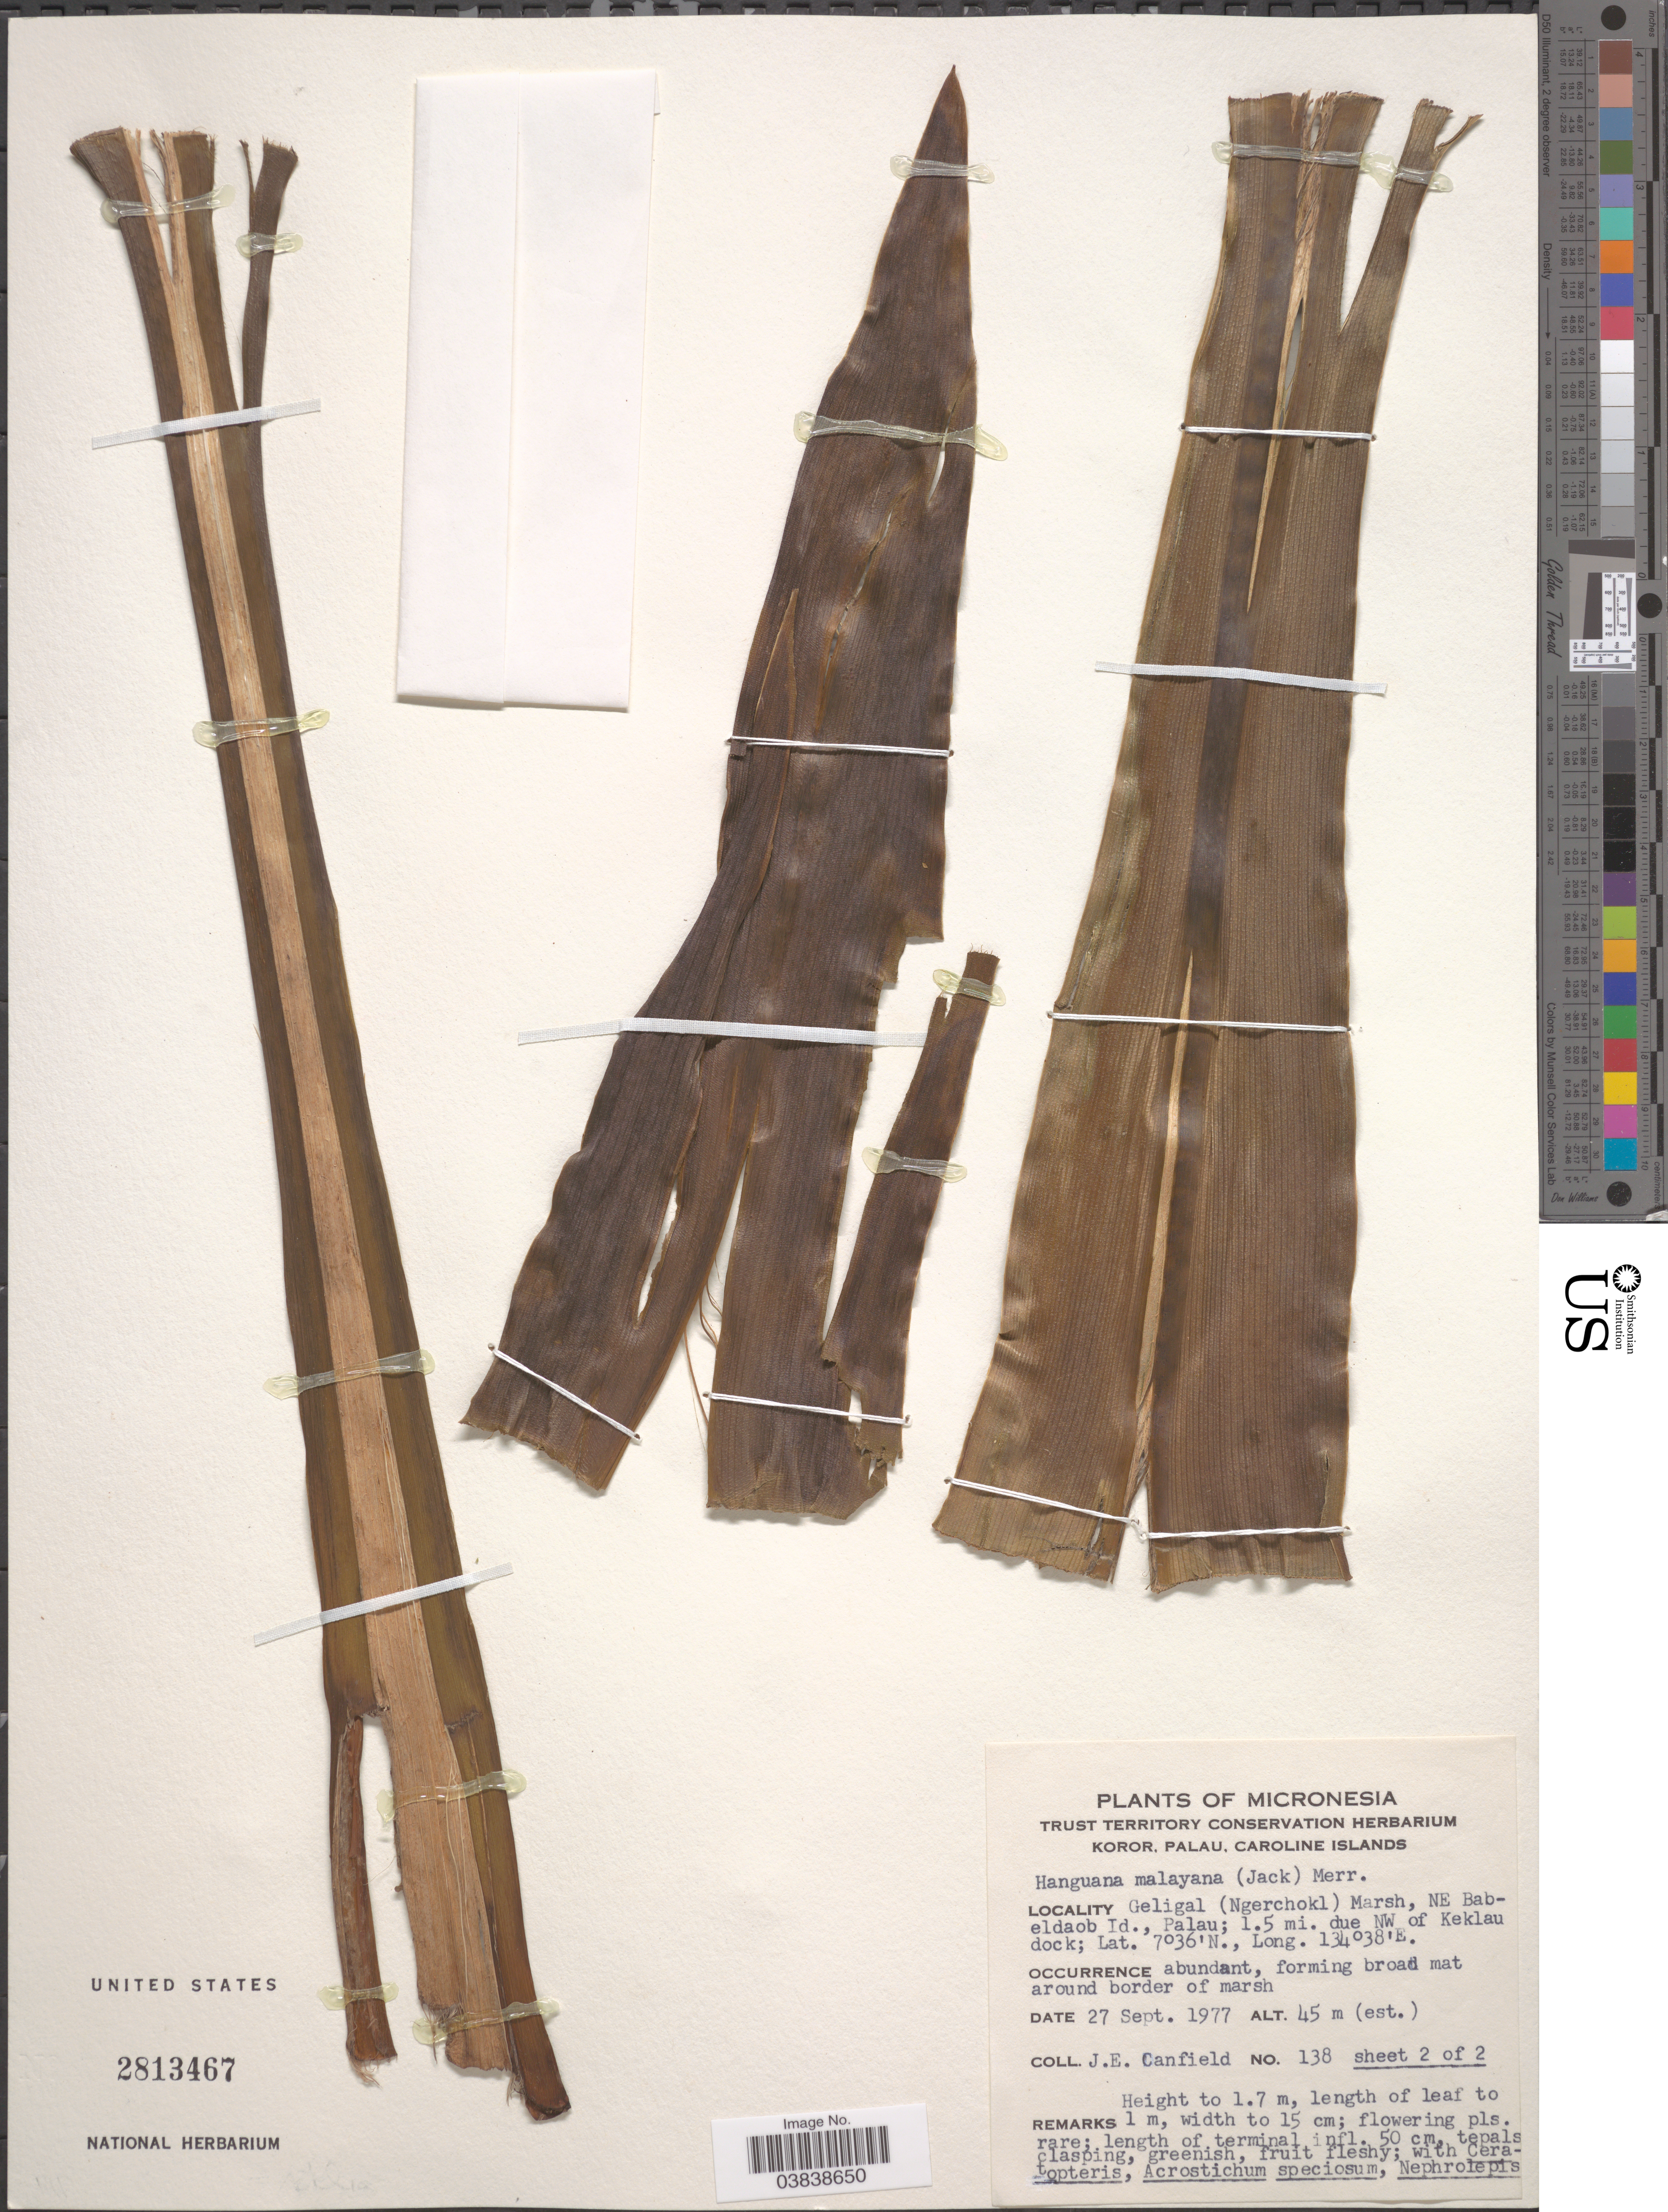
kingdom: Plantae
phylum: Tracheophyta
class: Liliopsida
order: Commelinales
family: Hanguanaceae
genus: Hanguana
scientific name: Hanguana malayana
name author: (Jack) Merr.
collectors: J. E. Canfield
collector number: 138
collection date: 1977-09-27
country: Palau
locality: Micronesia. Geligal (Ngerchokl) Marsh, NE Babeldaob Id., Palau; 1.5 mi. due NW of Keklau dock.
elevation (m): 45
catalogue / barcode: US 2813467